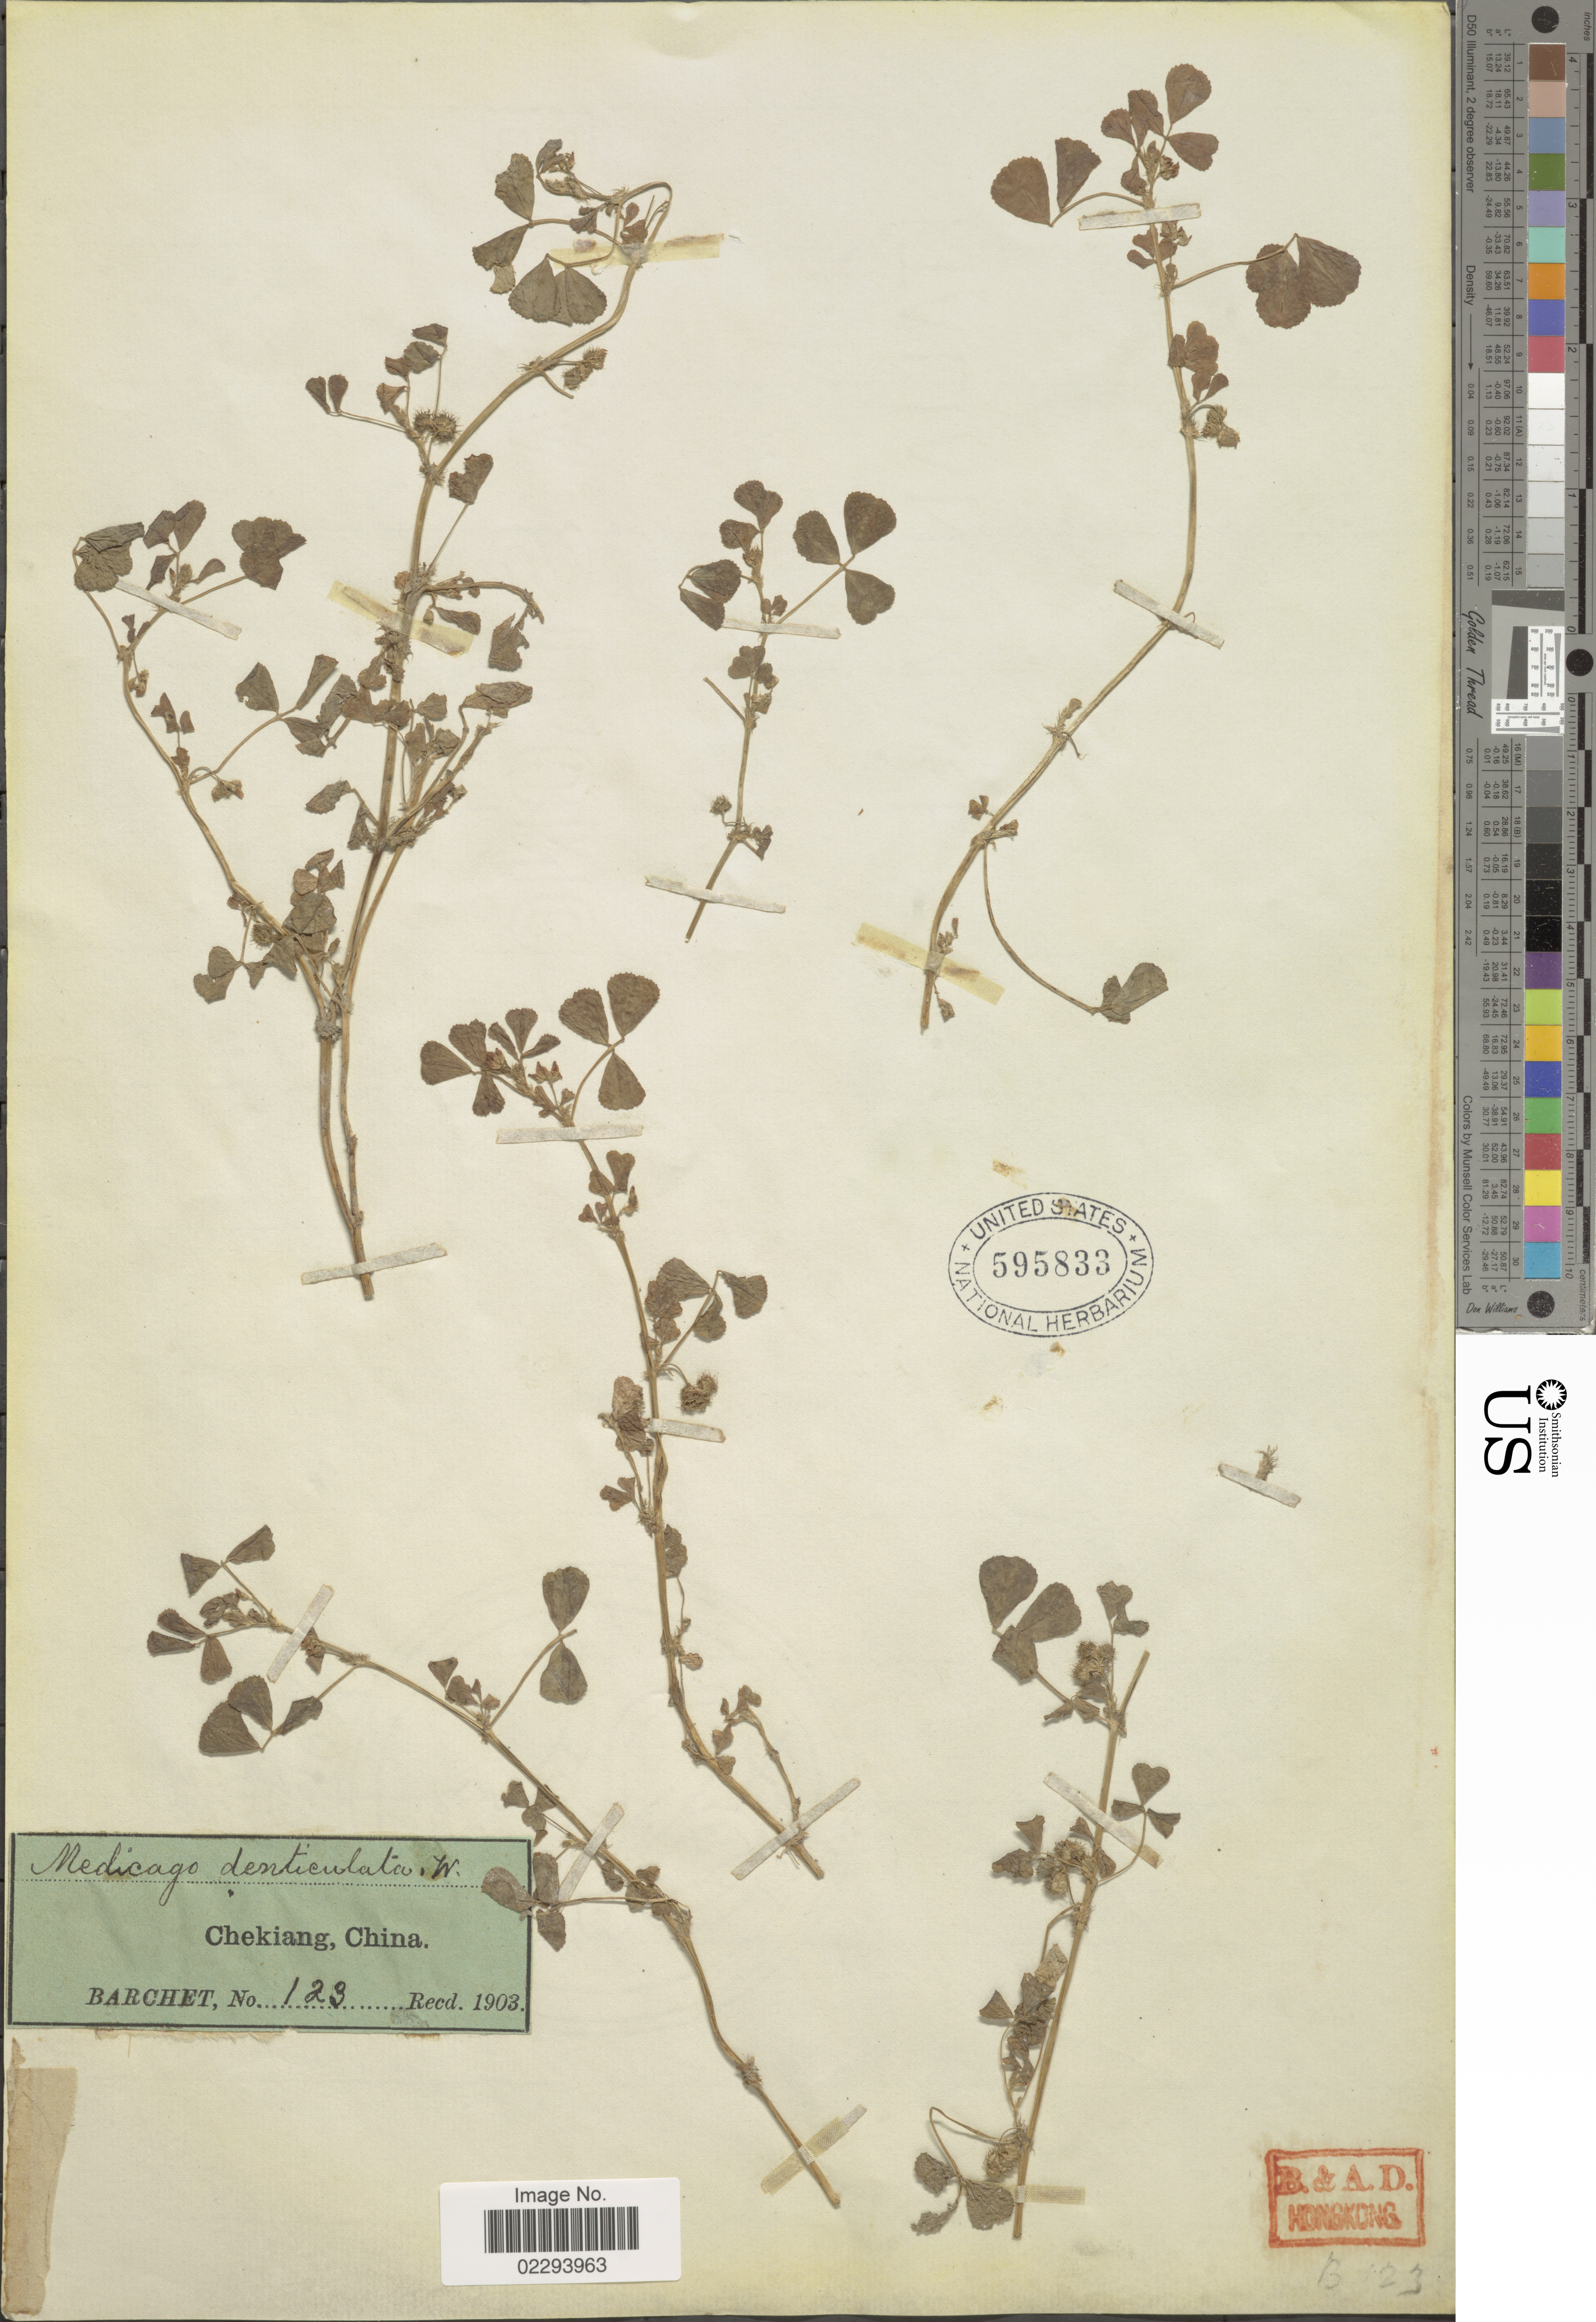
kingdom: Plantae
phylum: Tracheophyta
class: Magnoliopsida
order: Fabales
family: Fabaceae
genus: Medicago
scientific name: Medicago denticulata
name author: Willd.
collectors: Barchet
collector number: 123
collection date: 1903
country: China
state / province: Zhejiang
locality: Chekiang, China.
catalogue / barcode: US 595833